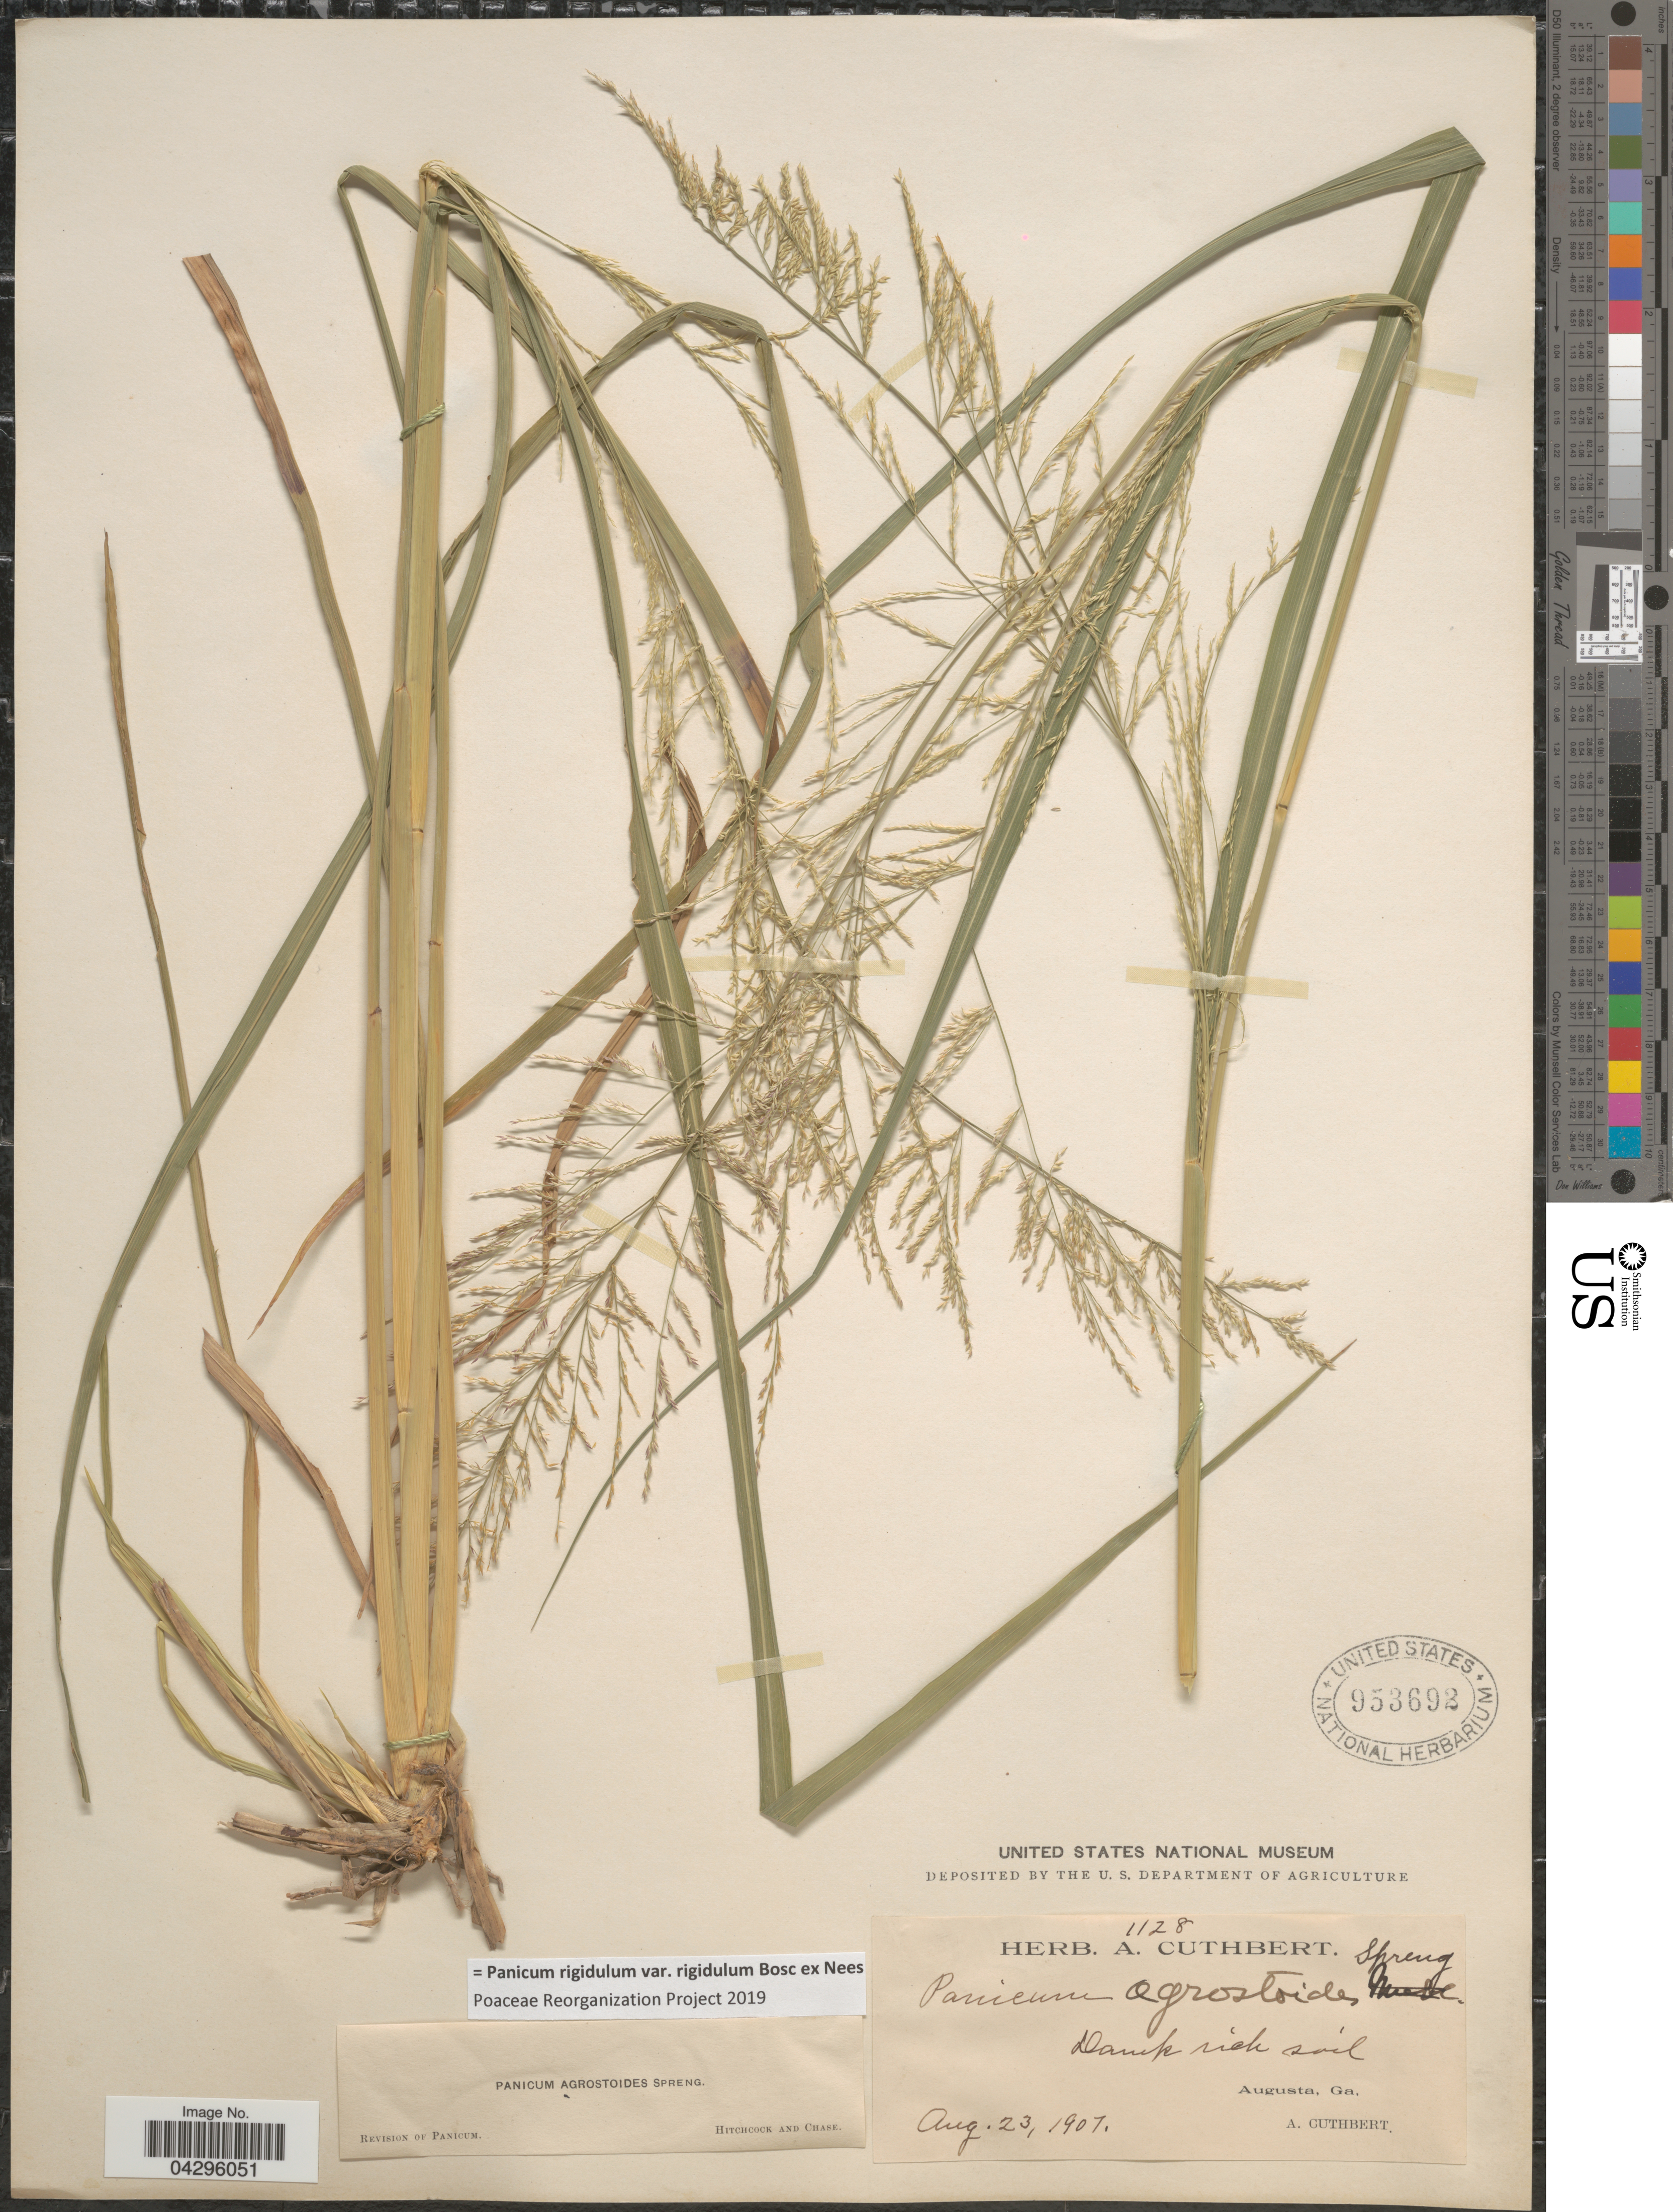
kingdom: Plantae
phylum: Tracheophyta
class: Liliopsida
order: Poales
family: Poaceae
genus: Panicum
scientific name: Panicum rigidulum var. rigidulum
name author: Bosc ex Nees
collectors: A. Cuthbert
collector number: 1128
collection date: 1907-08-23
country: United States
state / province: Georgia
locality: Augusta.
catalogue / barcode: US 953692